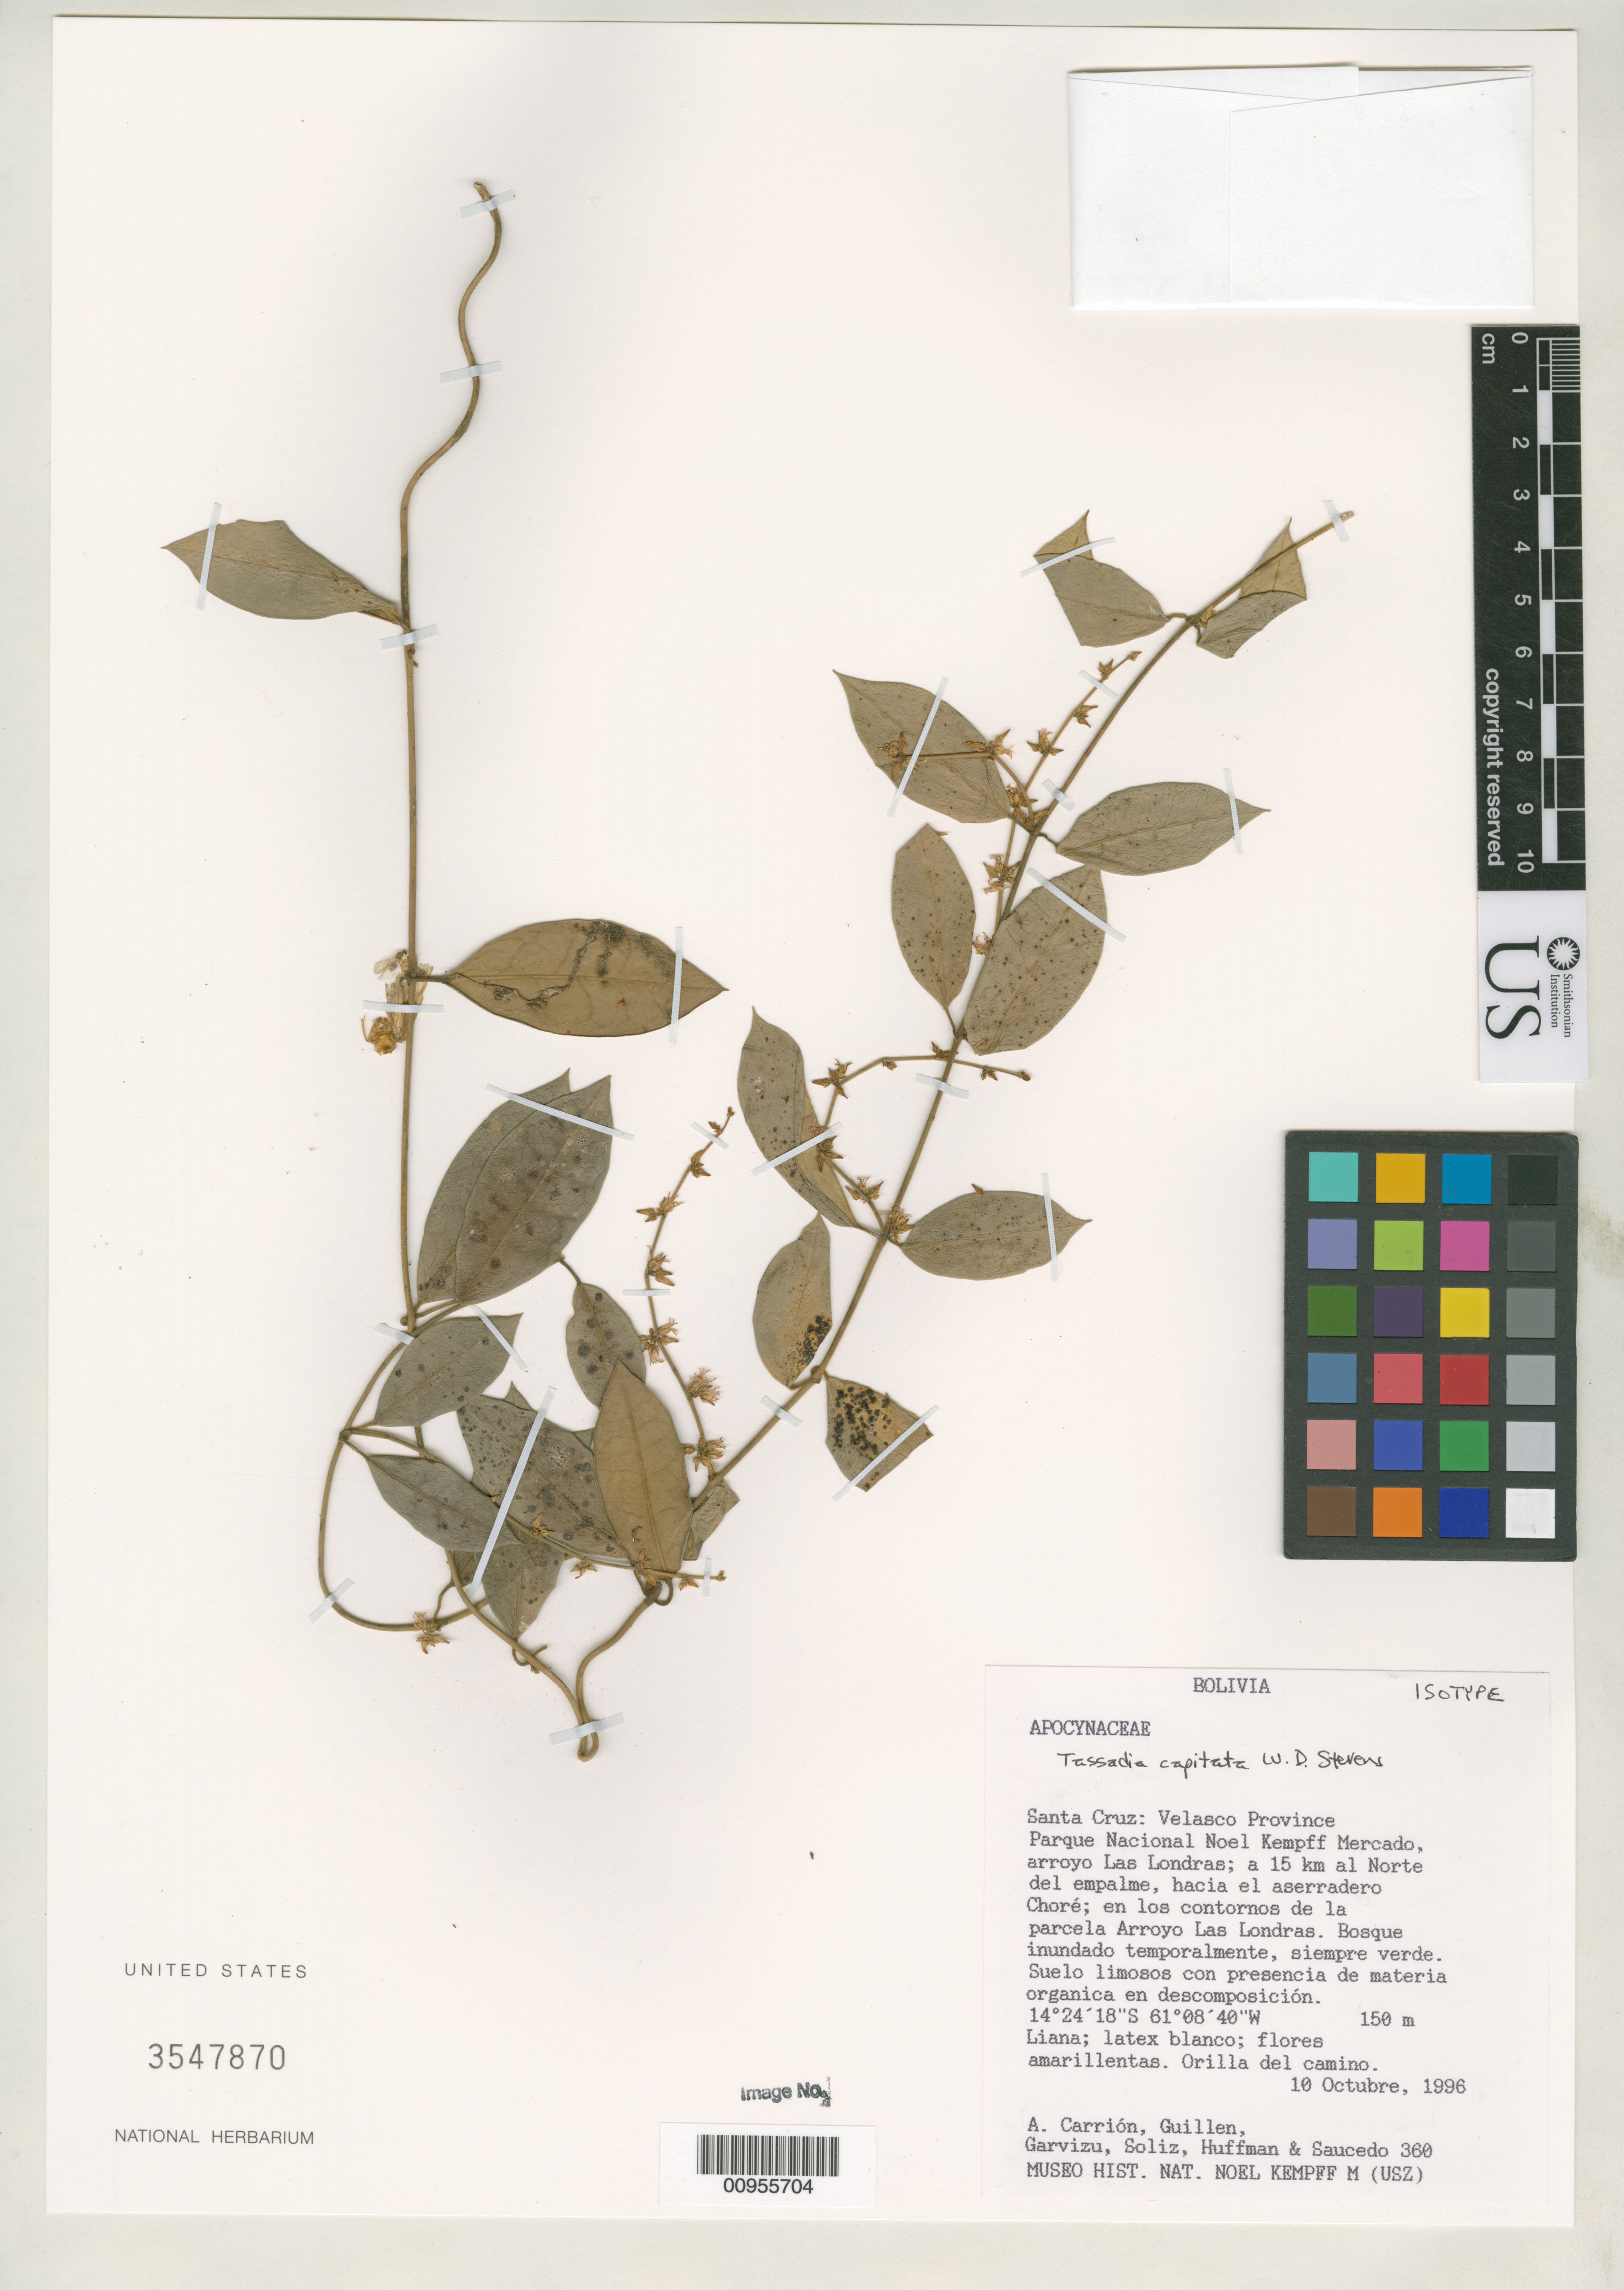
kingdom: Plantae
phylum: Tracheophyta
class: Magnoliopsida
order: Gentianales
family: Apocynaceae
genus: Tassadia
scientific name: Tassadia capitata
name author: W.D. Stevens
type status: Isotype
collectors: A. Carrión & et al.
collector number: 360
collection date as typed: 10 Oct 1996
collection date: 1996-10-10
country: Bolivia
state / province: Santa Cruz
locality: Santa Cruz: Velasco Province, Parque Nacional Noel Kempff Mercado, arroyo Las Londras; a 15 km al Norte del empalme, hacia el aserradero Choré; en los contornos de la parcela Arroyo Las Londras.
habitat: Bosque inundado temporalmente, siempre verde. Suelo limosos con presencia de materia organica en descompsición.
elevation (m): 150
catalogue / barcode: US 3547870